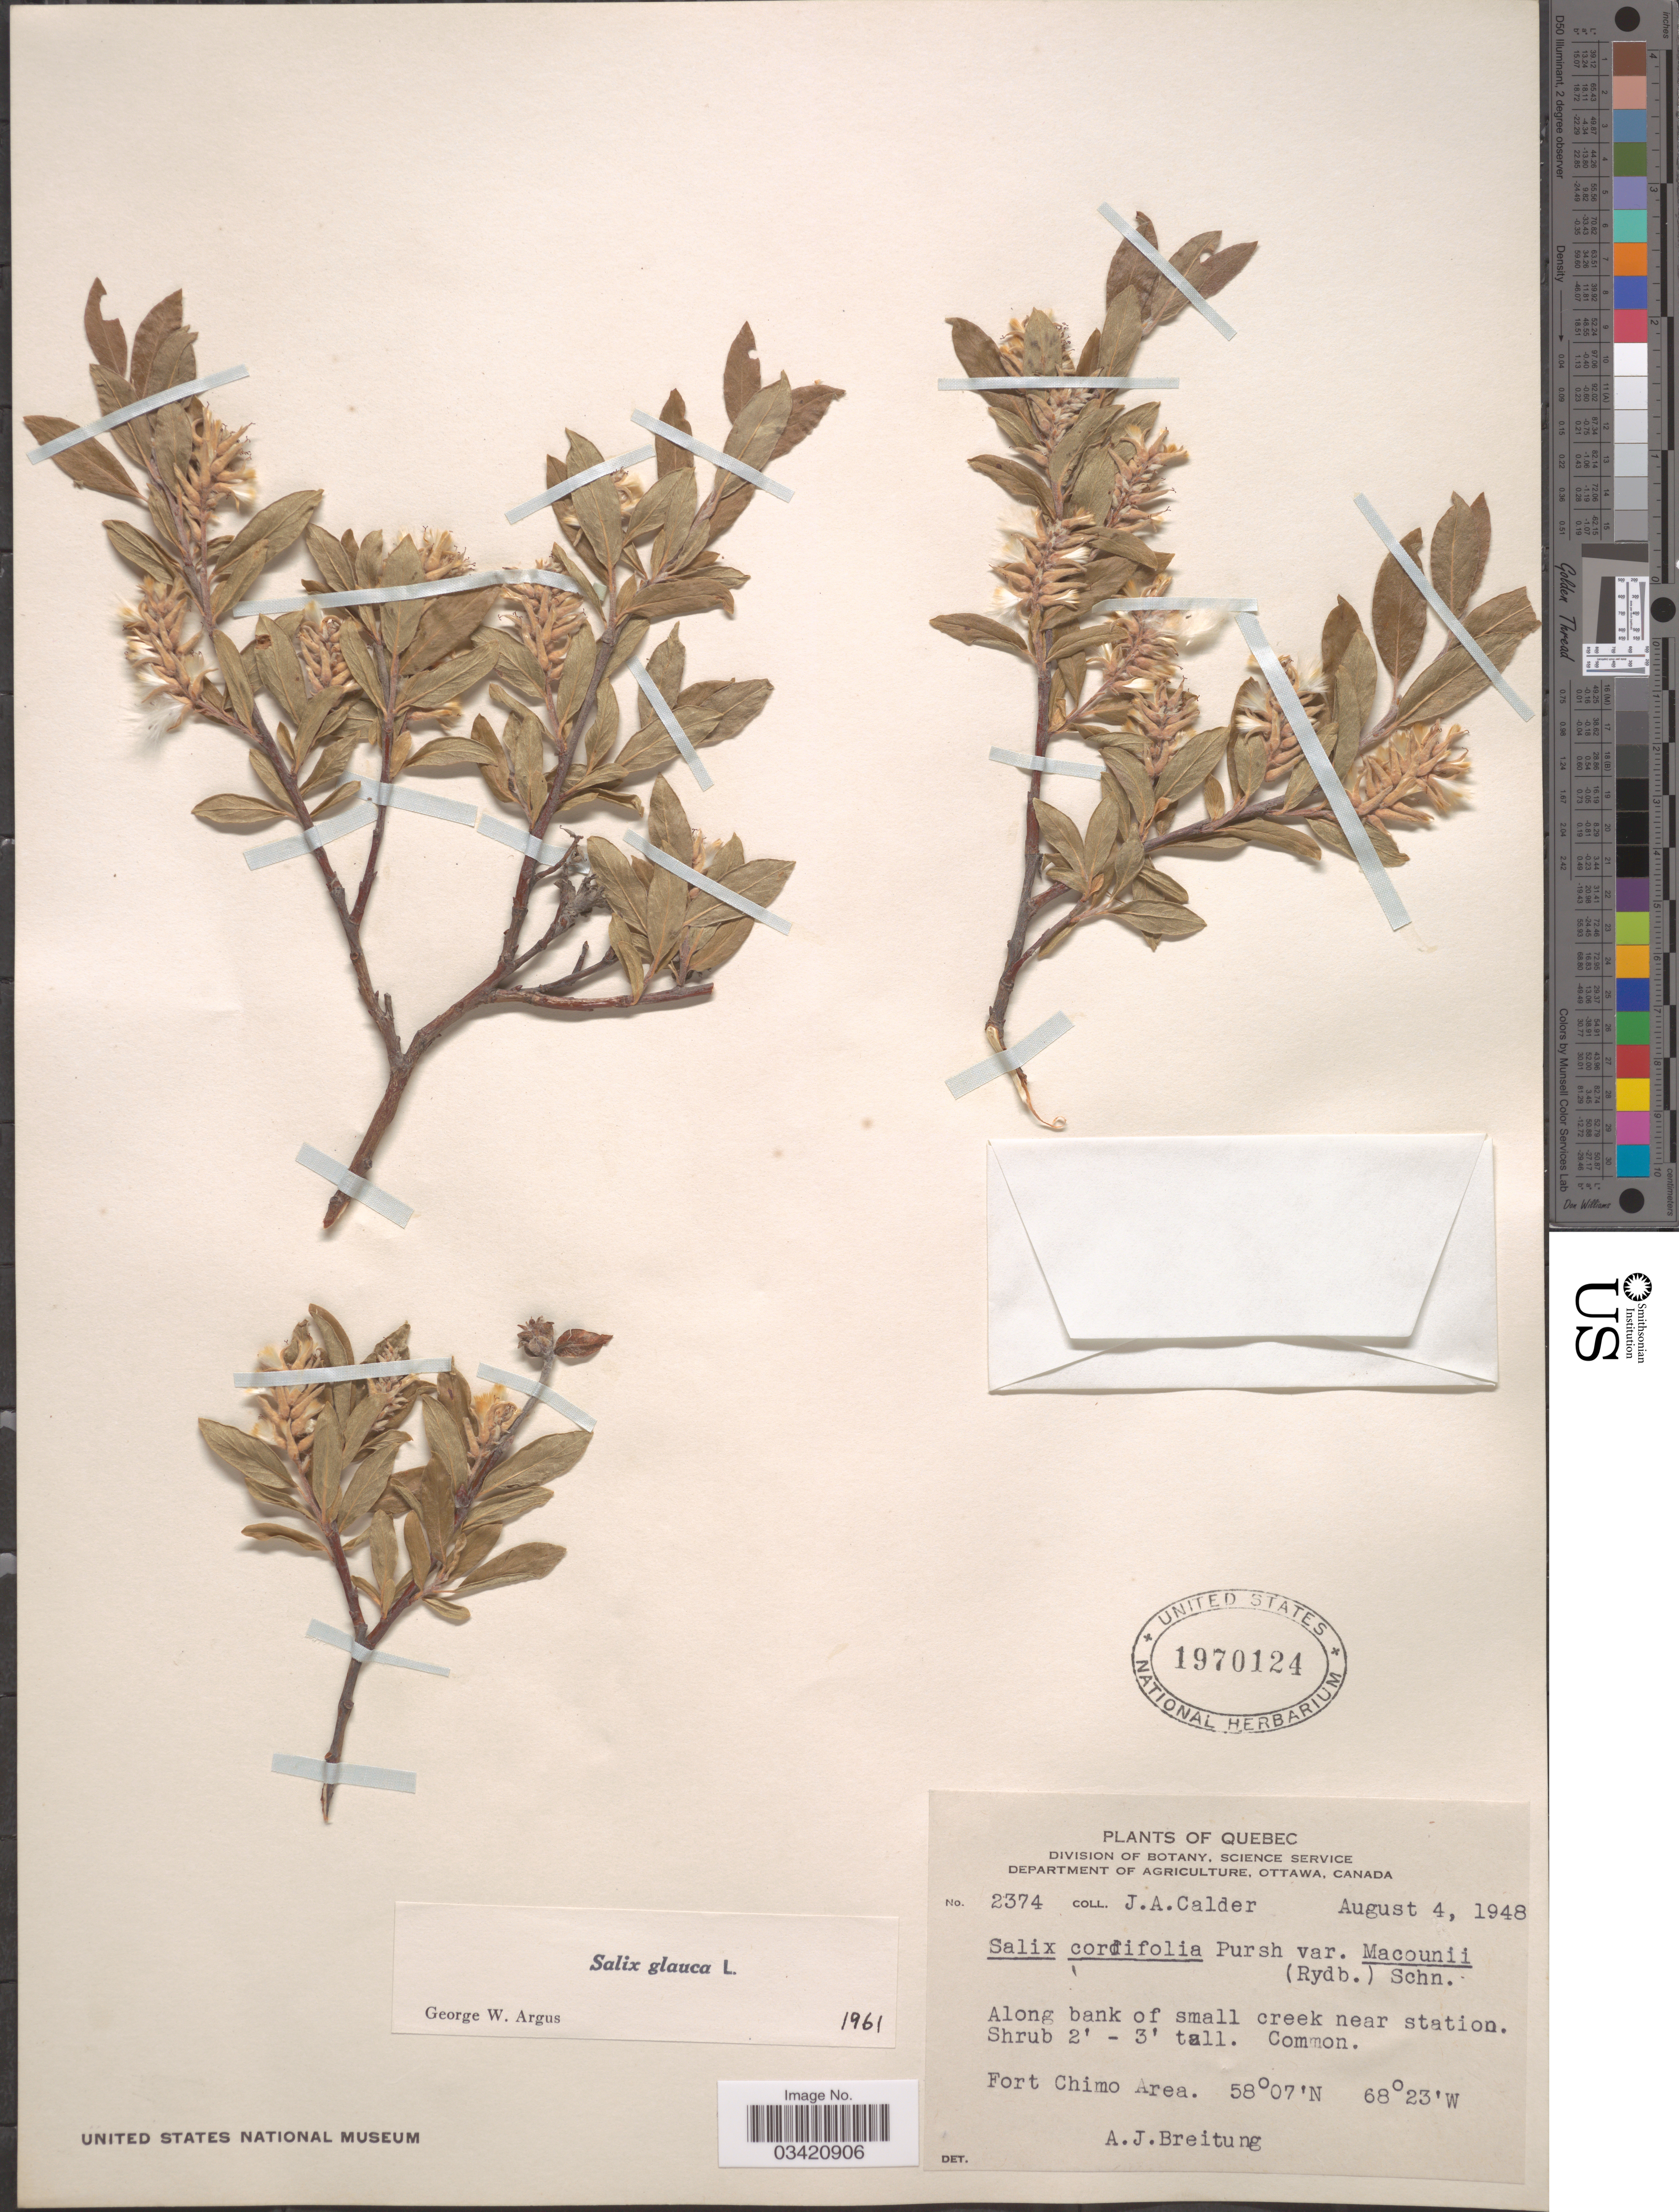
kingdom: Plantae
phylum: Tracheophyta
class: Magnoliopsida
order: Malpighiales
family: Salicaceae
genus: Salix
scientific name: Salix glauca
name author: L.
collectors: A. Breitung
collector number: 2374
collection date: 1948-08-04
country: Canada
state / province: Quebec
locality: Along bank of small creek near station. Fort Chimo Area.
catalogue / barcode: US 1970124